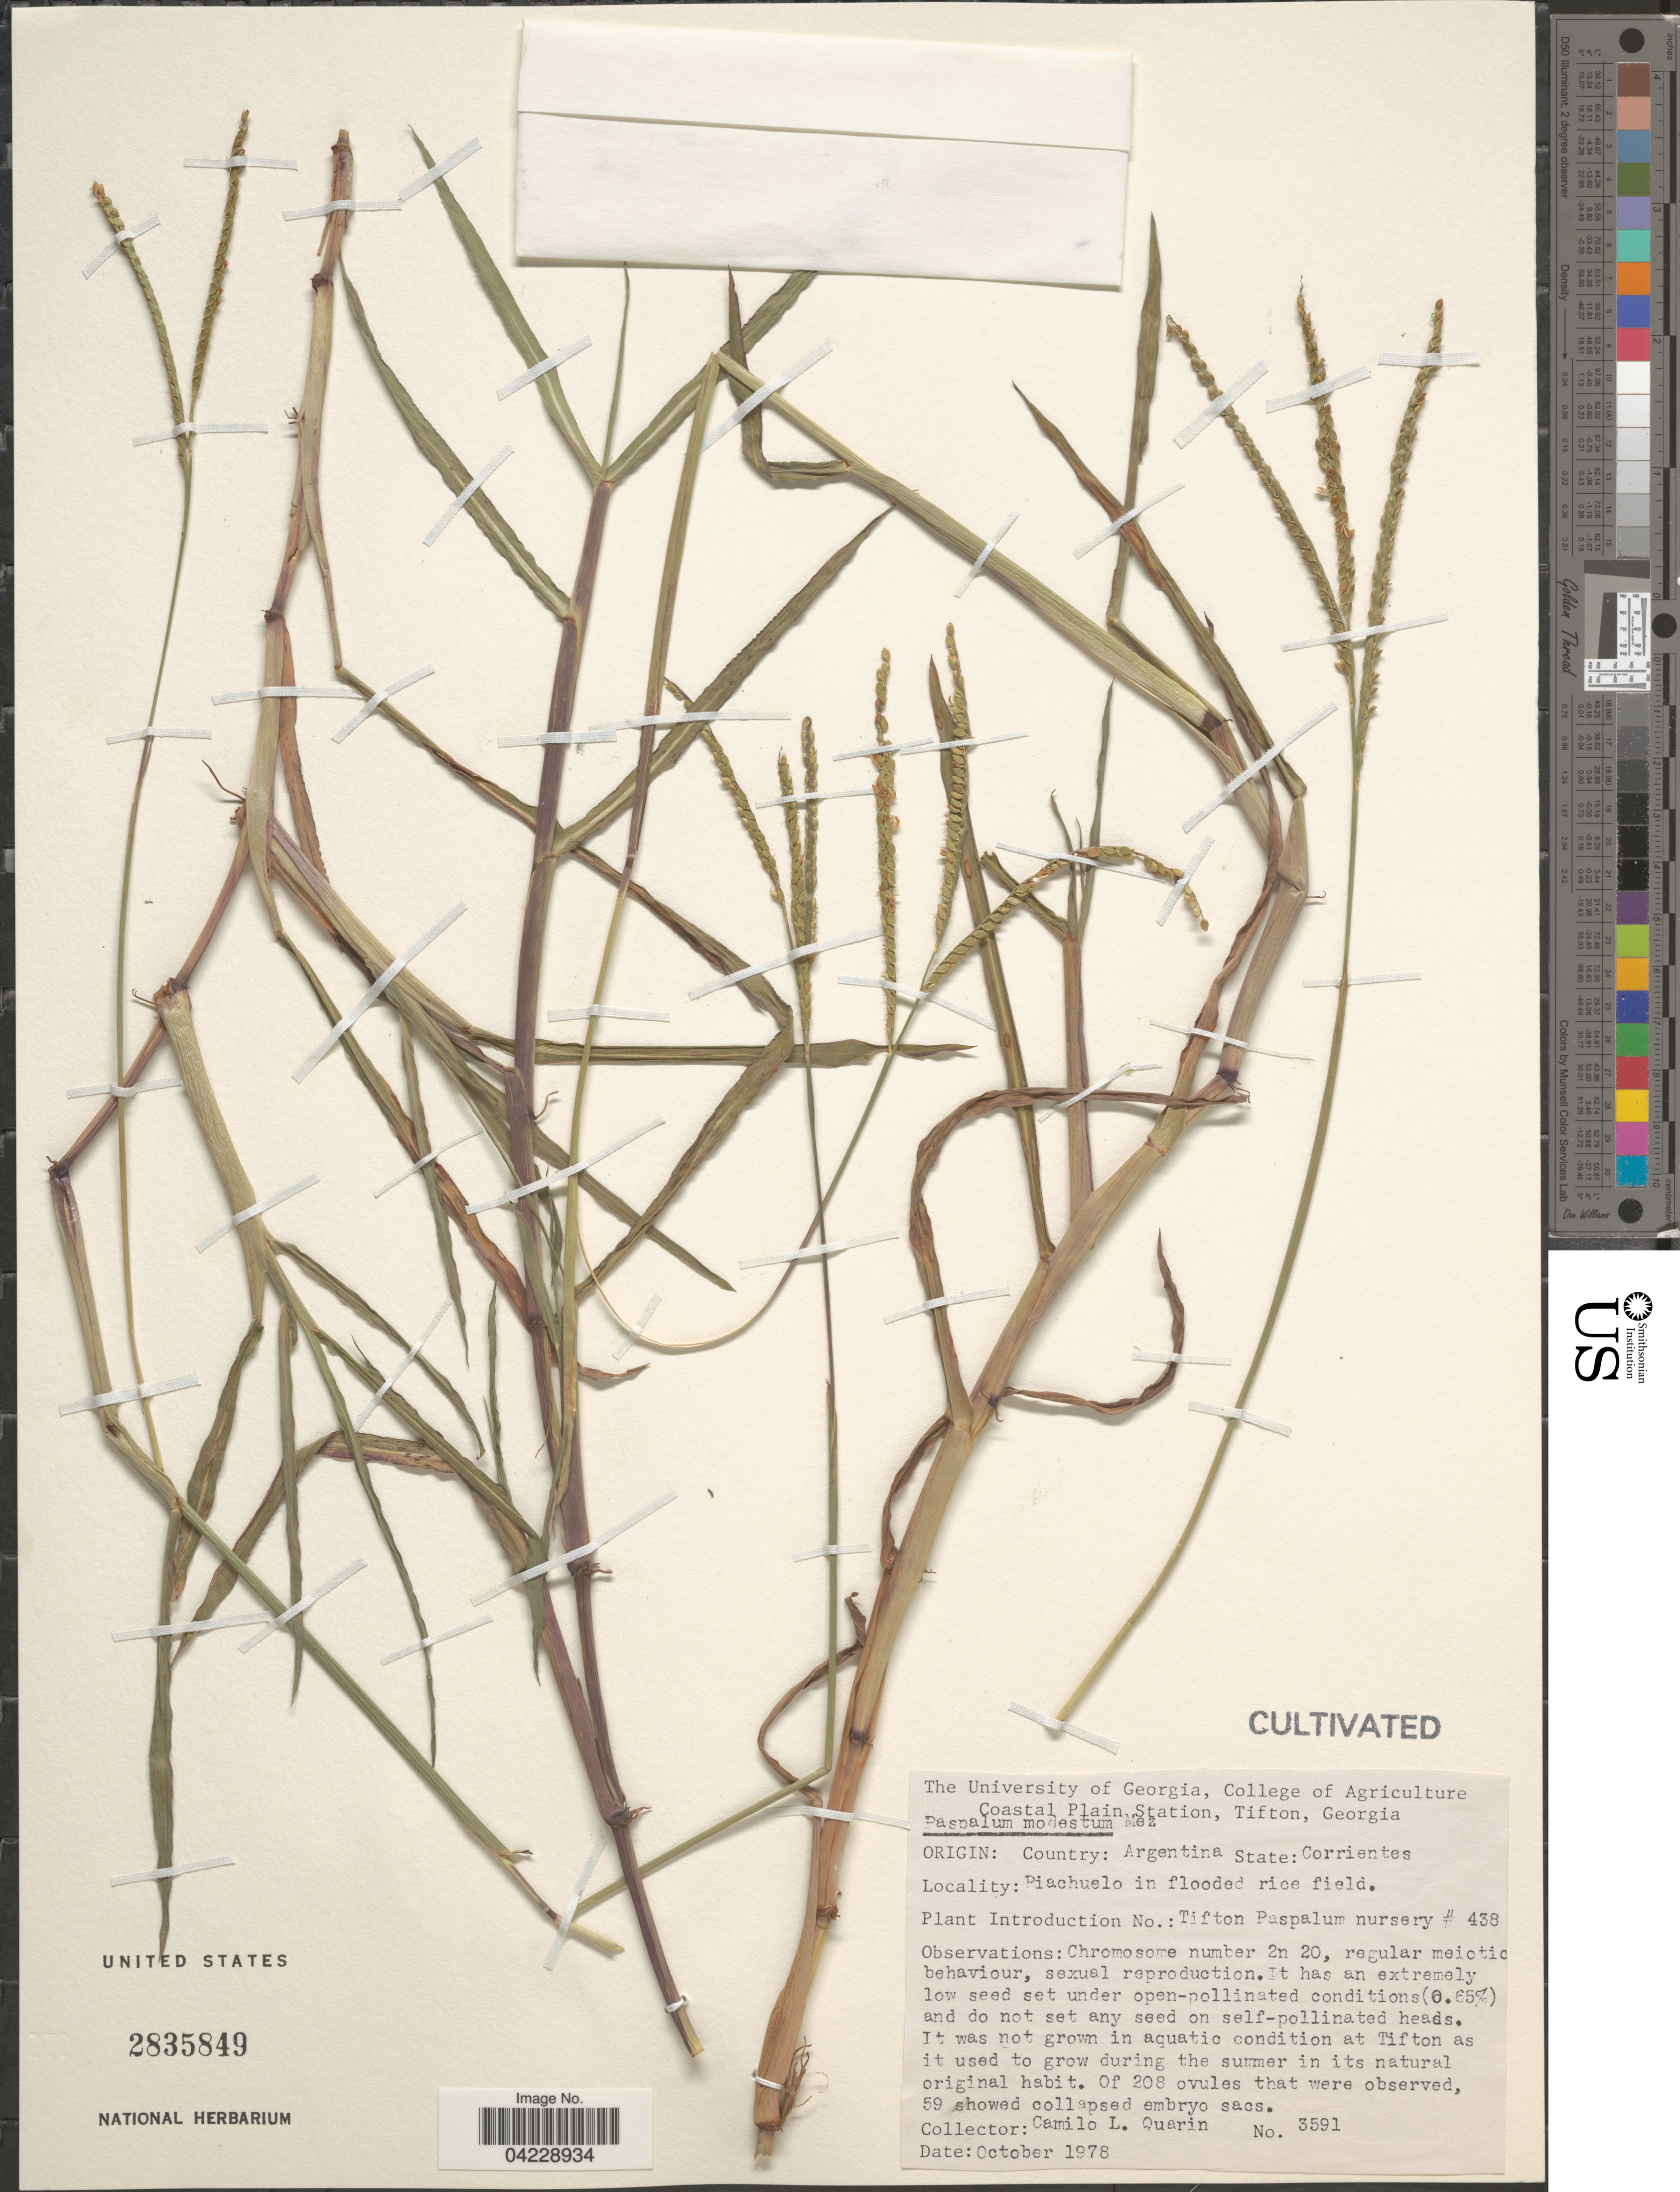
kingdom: Plantae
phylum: Tracheophyta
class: Liliopsida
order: Poales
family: Poaceae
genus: Paspalum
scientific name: Paspalum modestum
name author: Mez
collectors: C. Quarin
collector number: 3591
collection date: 1978-10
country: United States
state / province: Georgia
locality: Tifton Paspalum nursery # 438.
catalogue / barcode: US 2835849